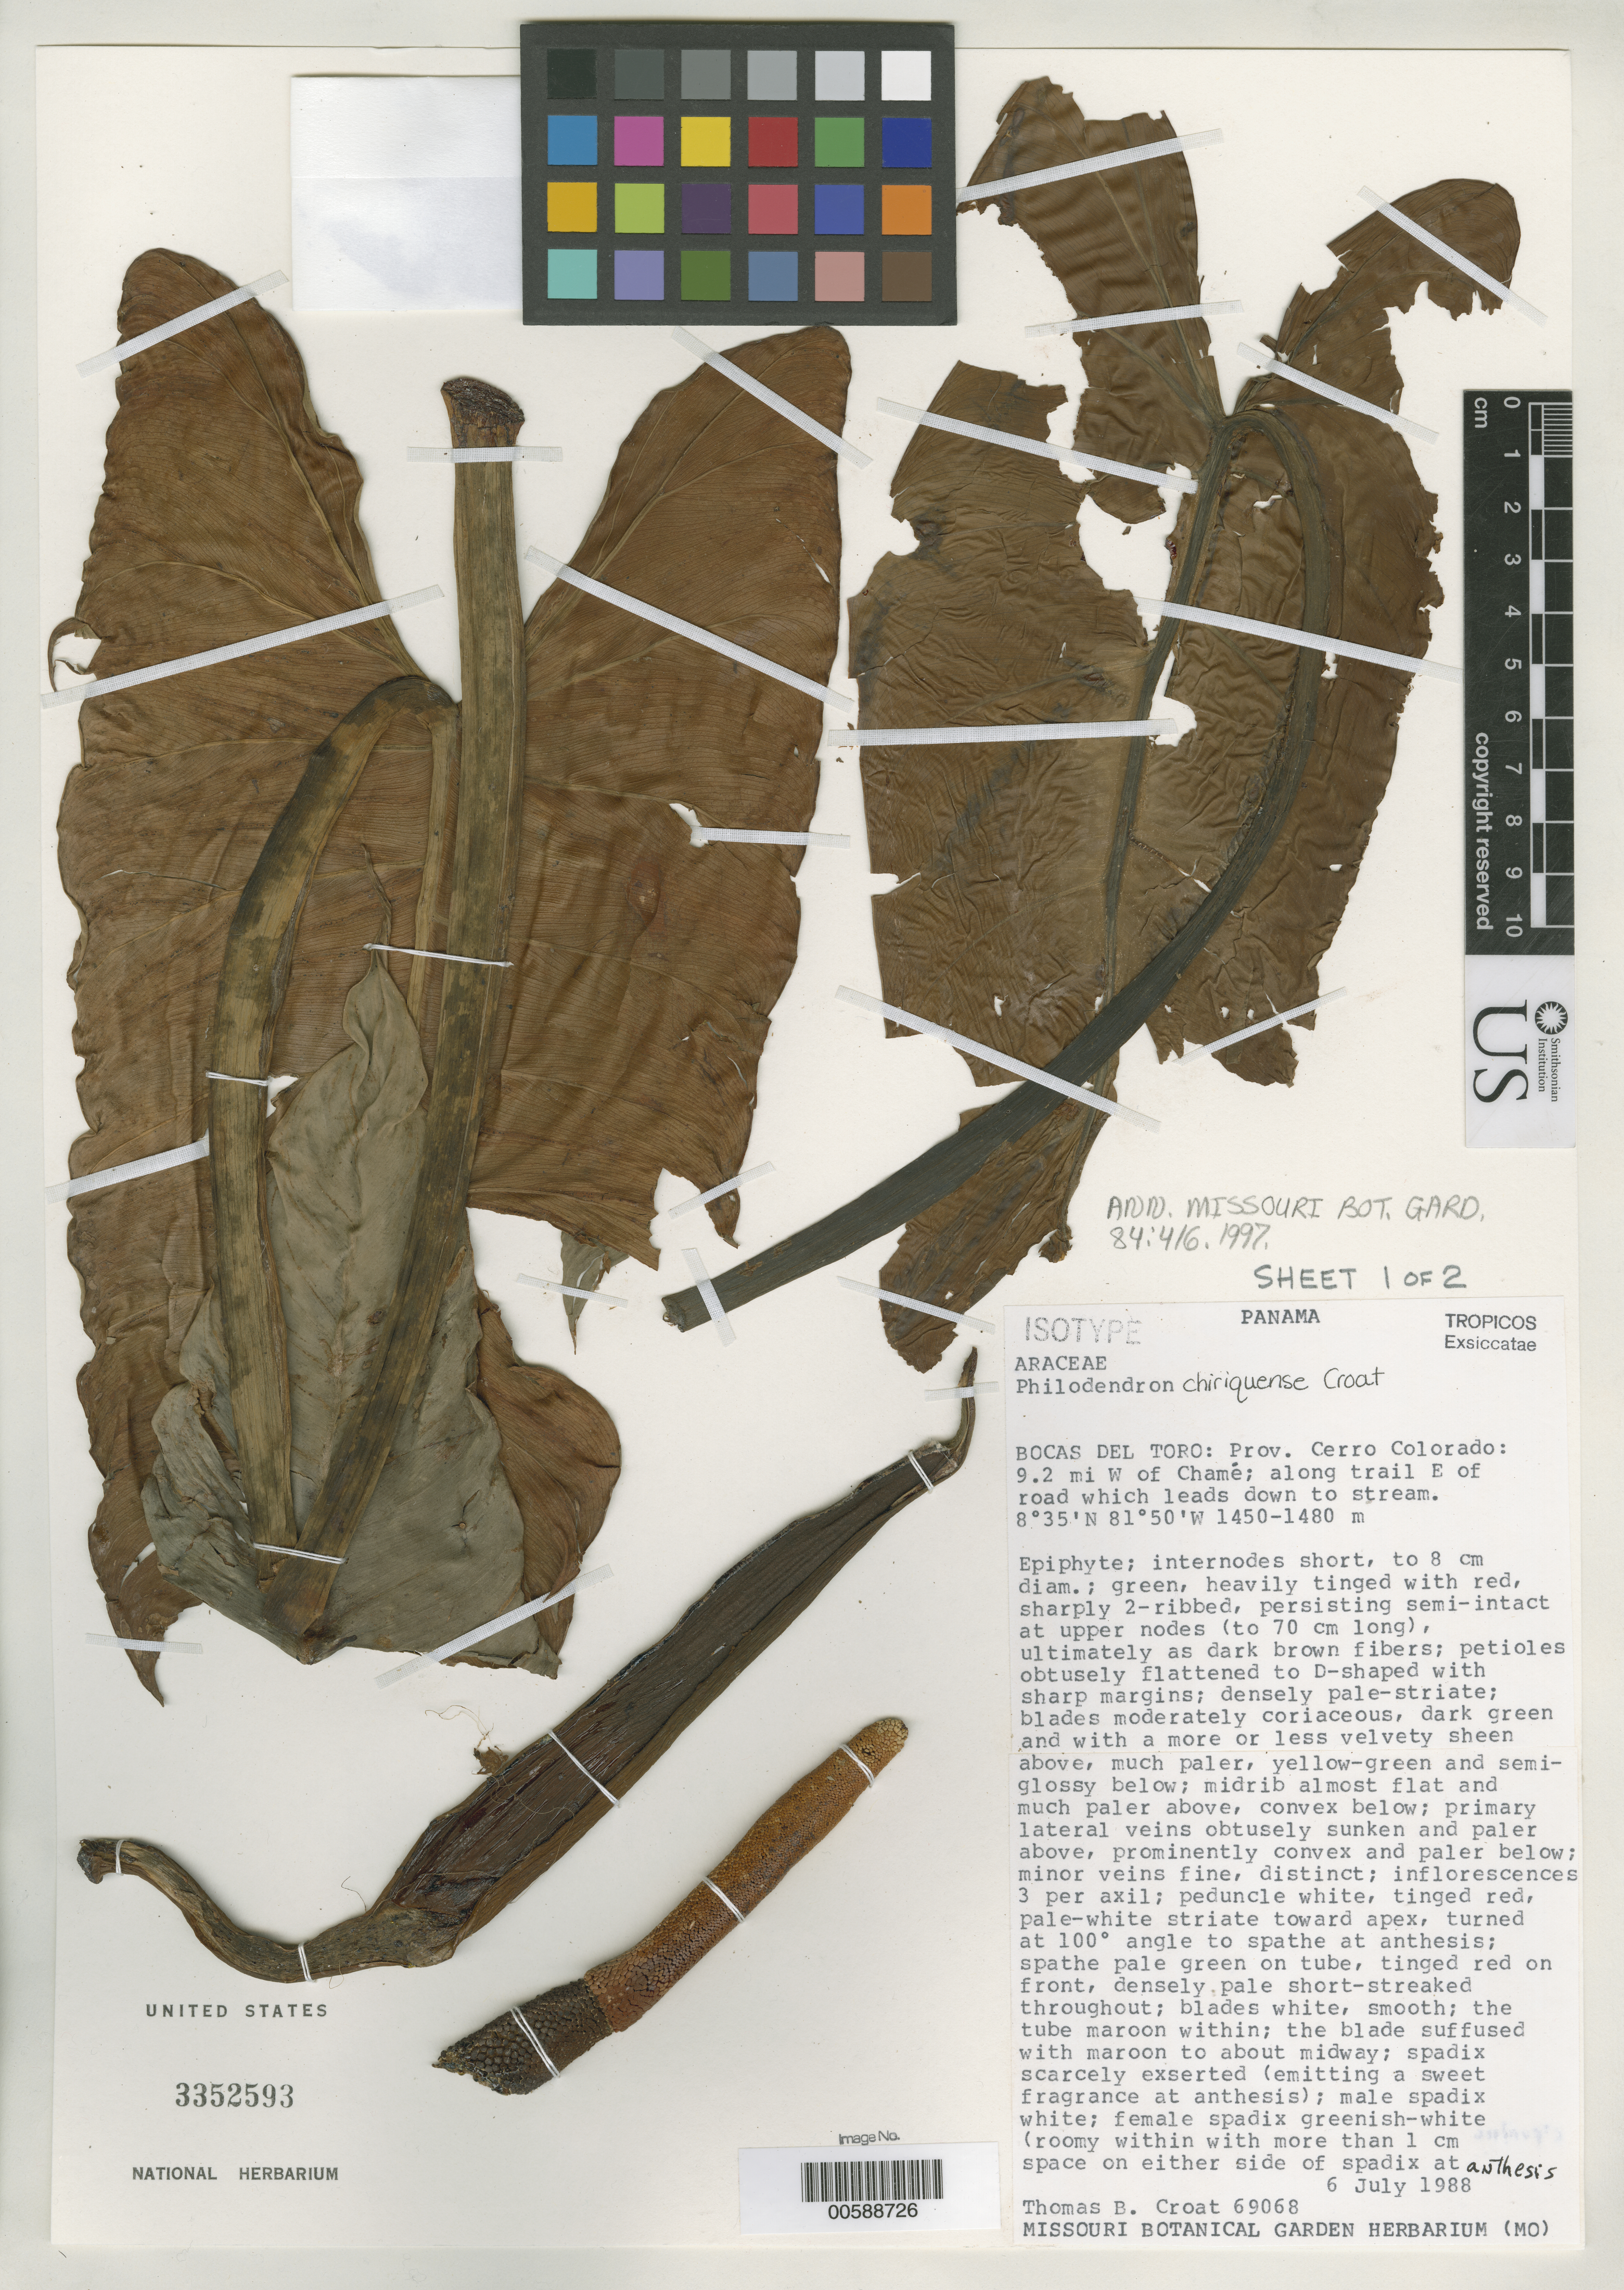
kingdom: Plantae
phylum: Tracheophyta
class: Liliopsida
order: Alismatales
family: Araceae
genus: Philodendron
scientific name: Philodendron chiriquense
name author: Croat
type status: Isotype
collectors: T. B. Croat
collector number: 69068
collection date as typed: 06 Jul 1988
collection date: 1988-07-06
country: Panama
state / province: Bocas del Toro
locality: Cerro Colorado, 9.2 mi W of Chame, along Trail E of road leading to stream.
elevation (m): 1450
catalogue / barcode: US 3352593